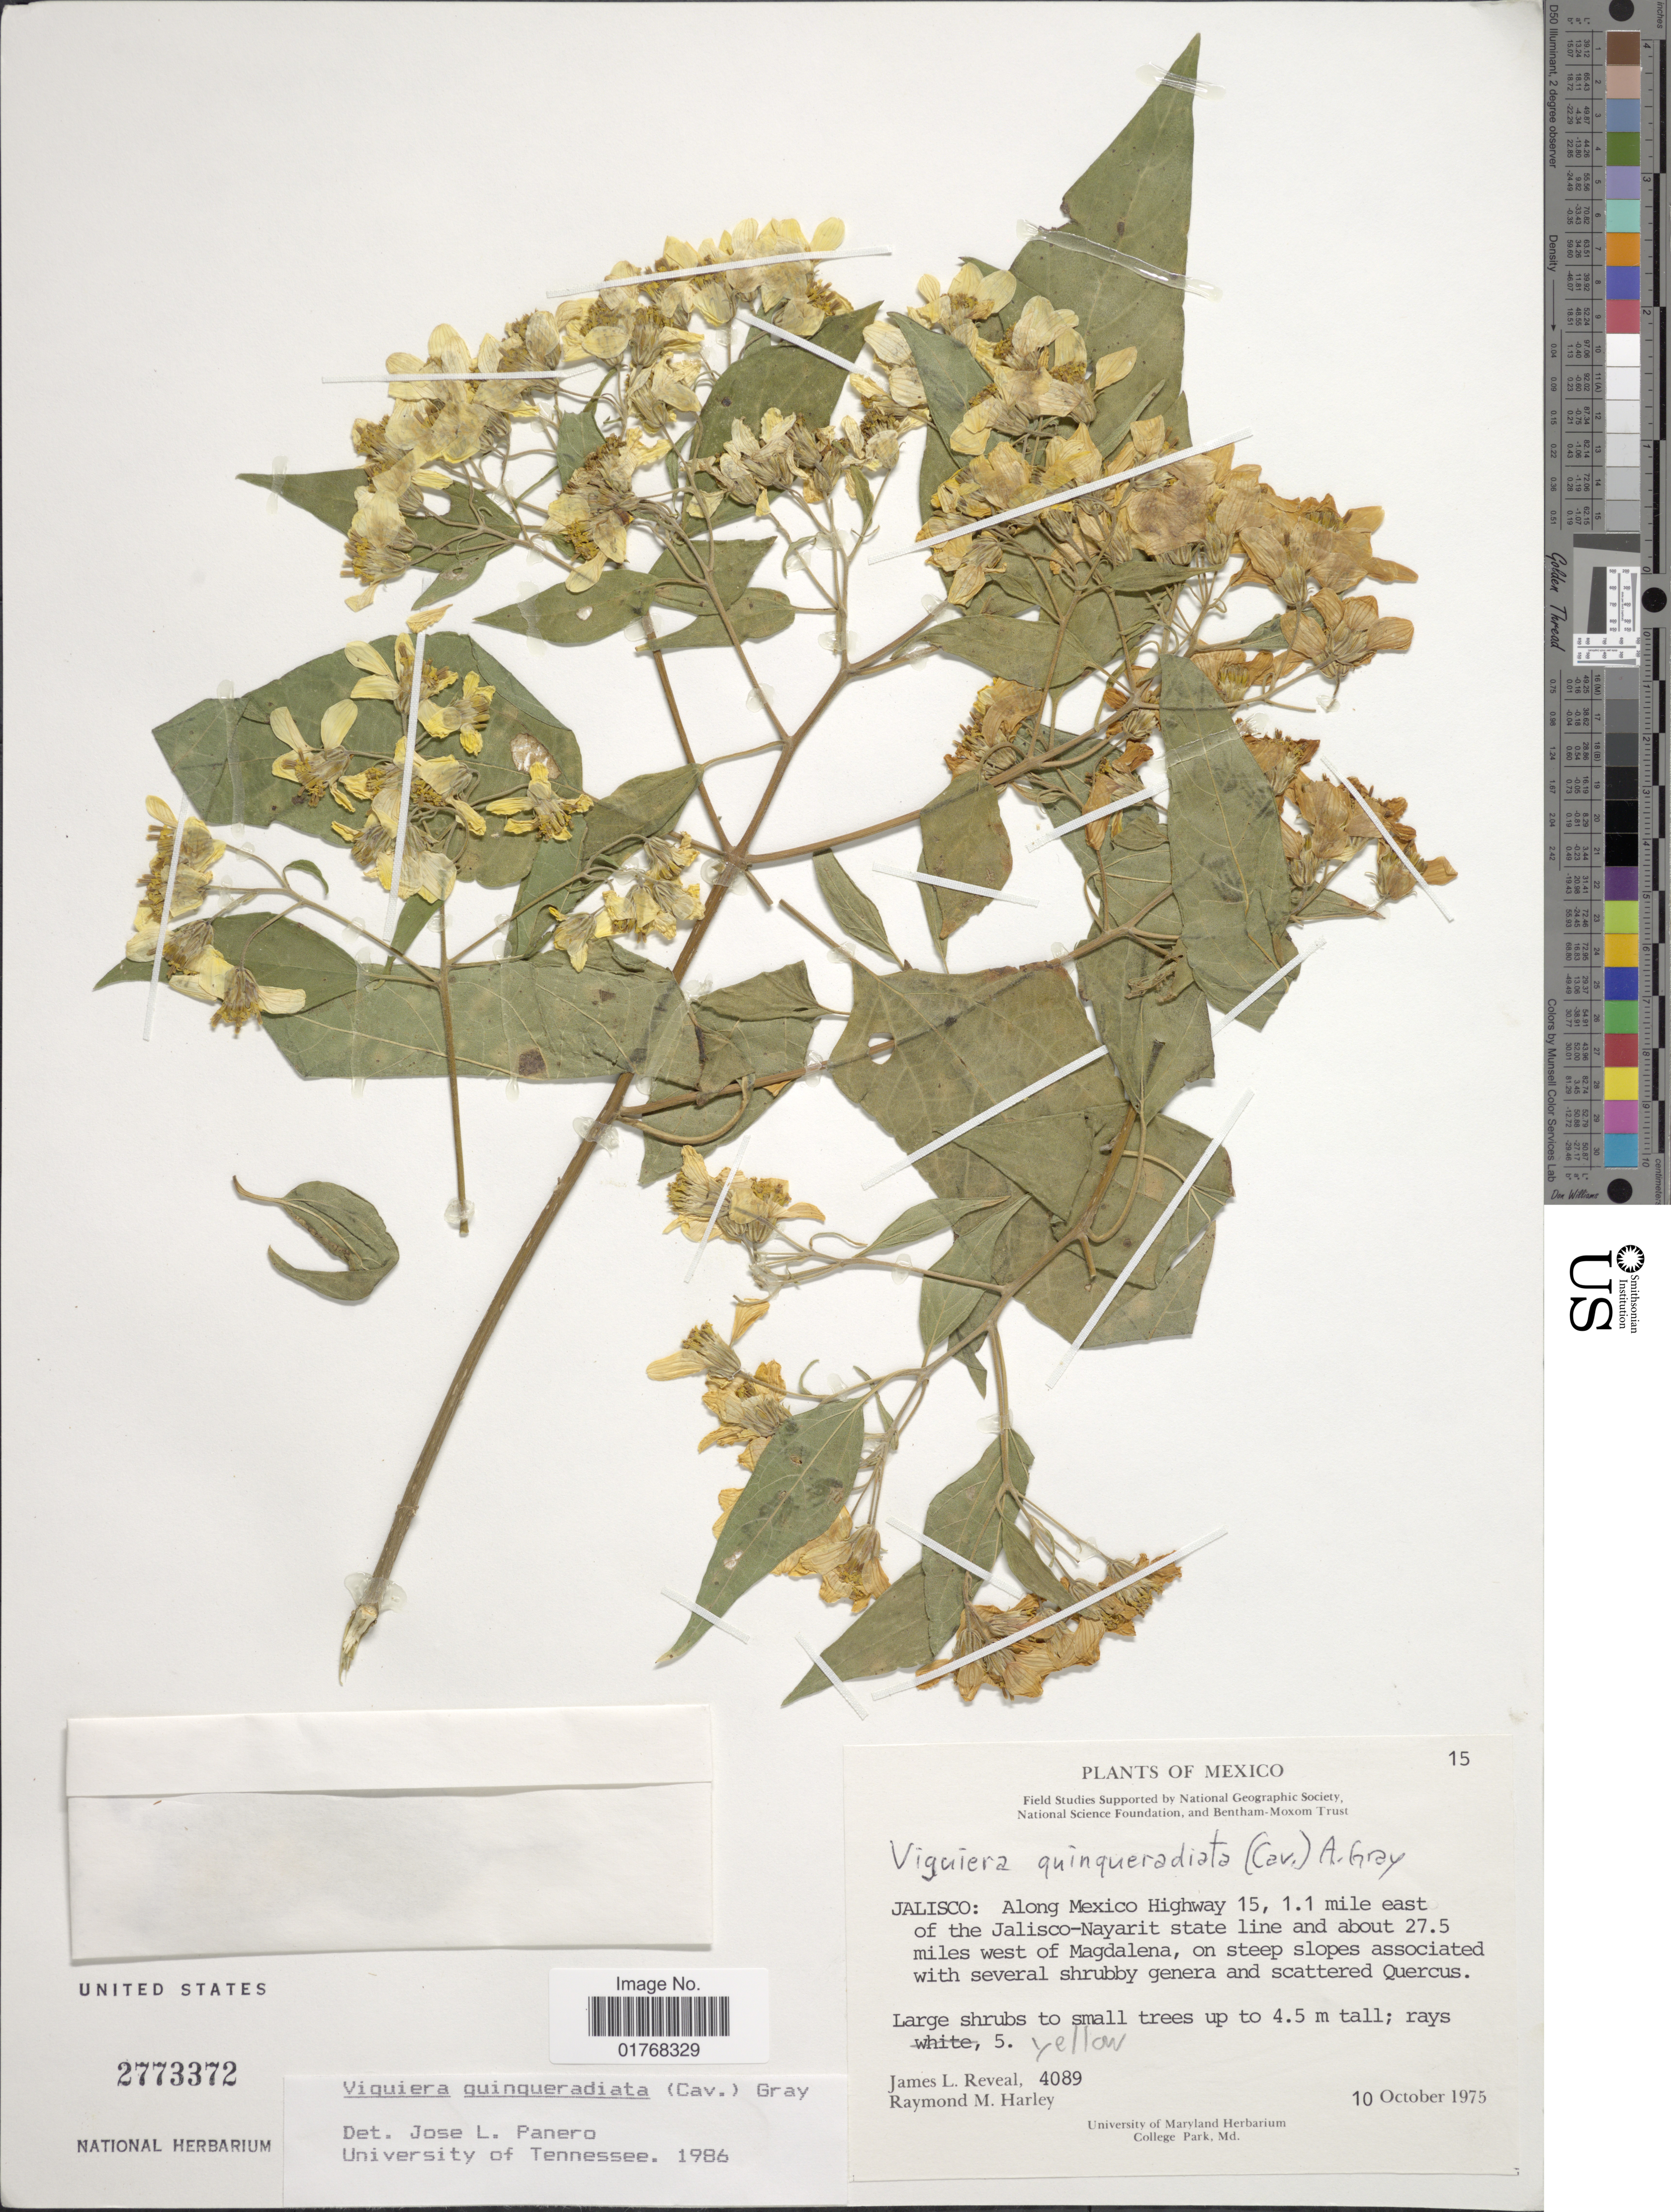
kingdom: Plantae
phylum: Tracheophyta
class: Magnoliopsida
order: Asterales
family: Asteraceae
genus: Viguiera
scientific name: Viguiera quinqueradiata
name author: (Cav.) A. Gray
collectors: J. L. Reveal & R. M. Harley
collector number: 4089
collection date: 1975-10-10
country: Mexico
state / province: Jalisco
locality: Along Mexico Highway 15, 1.1 mile east of the Jalisco-Nayarit state line and about 27.5 miles west of Magdalena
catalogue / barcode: US 2773372